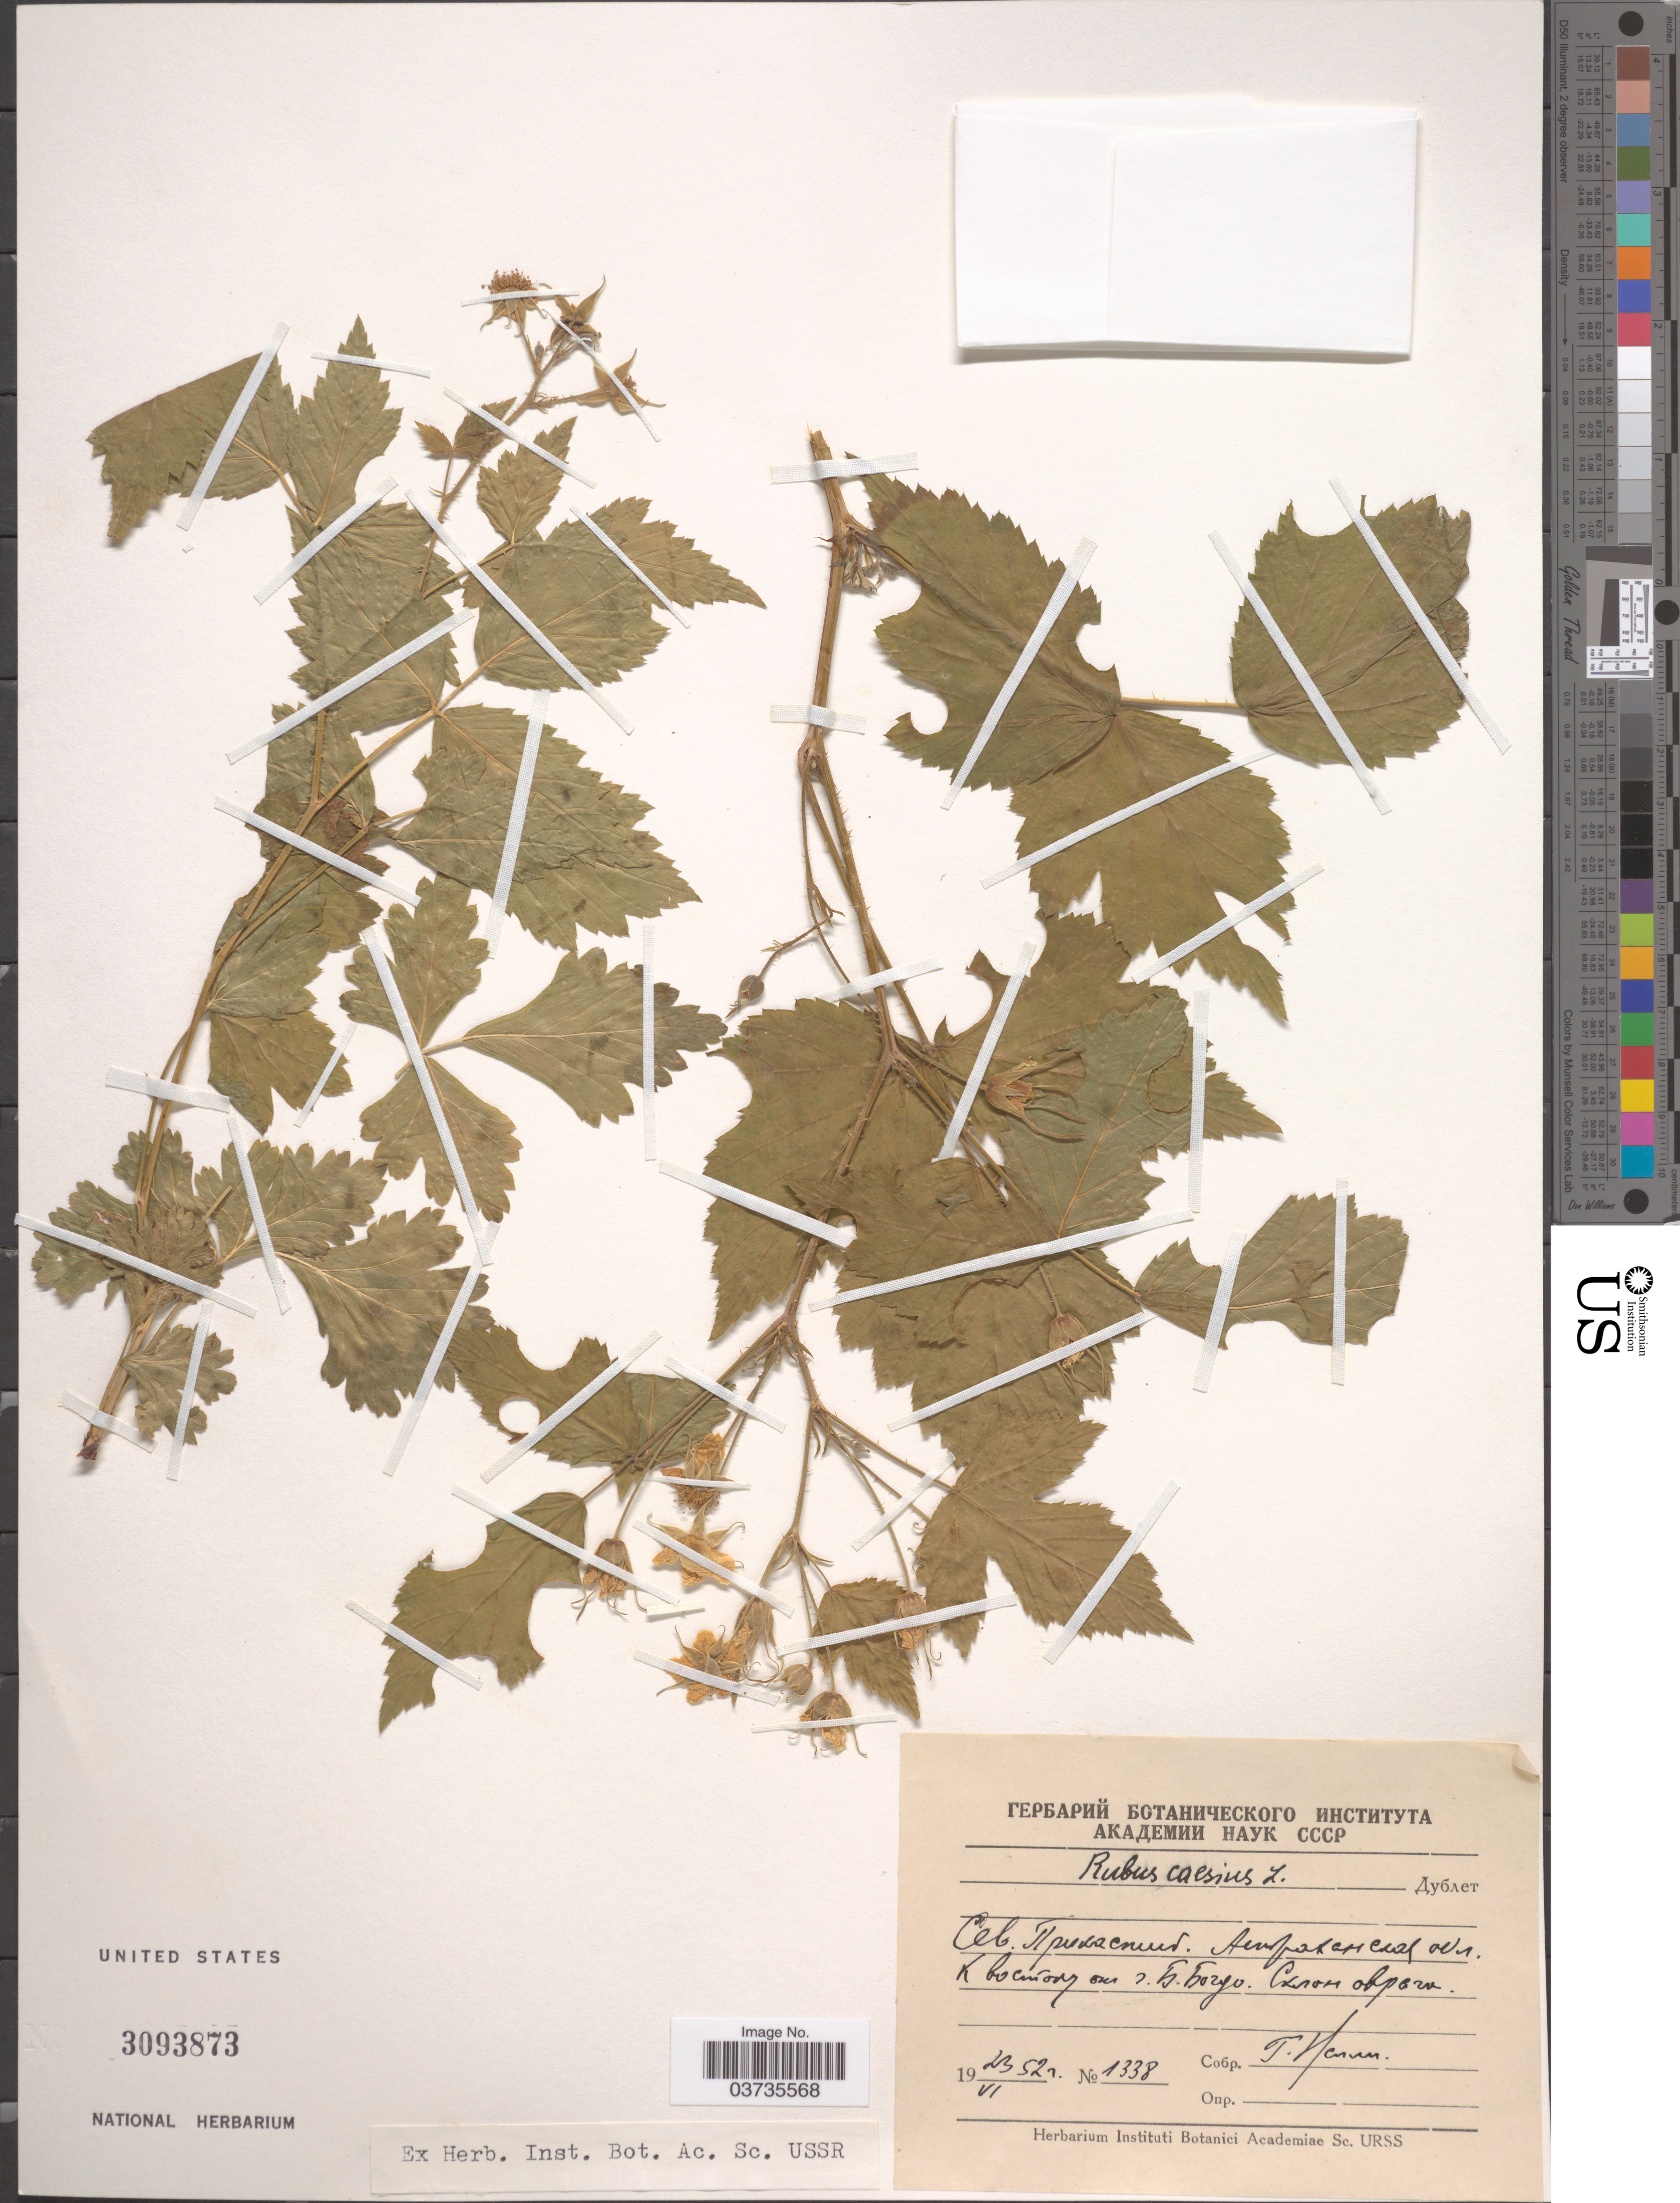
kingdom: Plantae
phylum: Tracheophyta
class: Magnoliopsida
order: Rosales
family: Rosaceae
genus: Rubus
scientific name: Rubus caesius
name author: L.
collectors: G. Nepli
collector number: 1338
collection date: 1952-06-23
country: Russian Federation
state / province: Astrakhan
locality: E of Bogdo.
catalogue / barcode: US 3093873